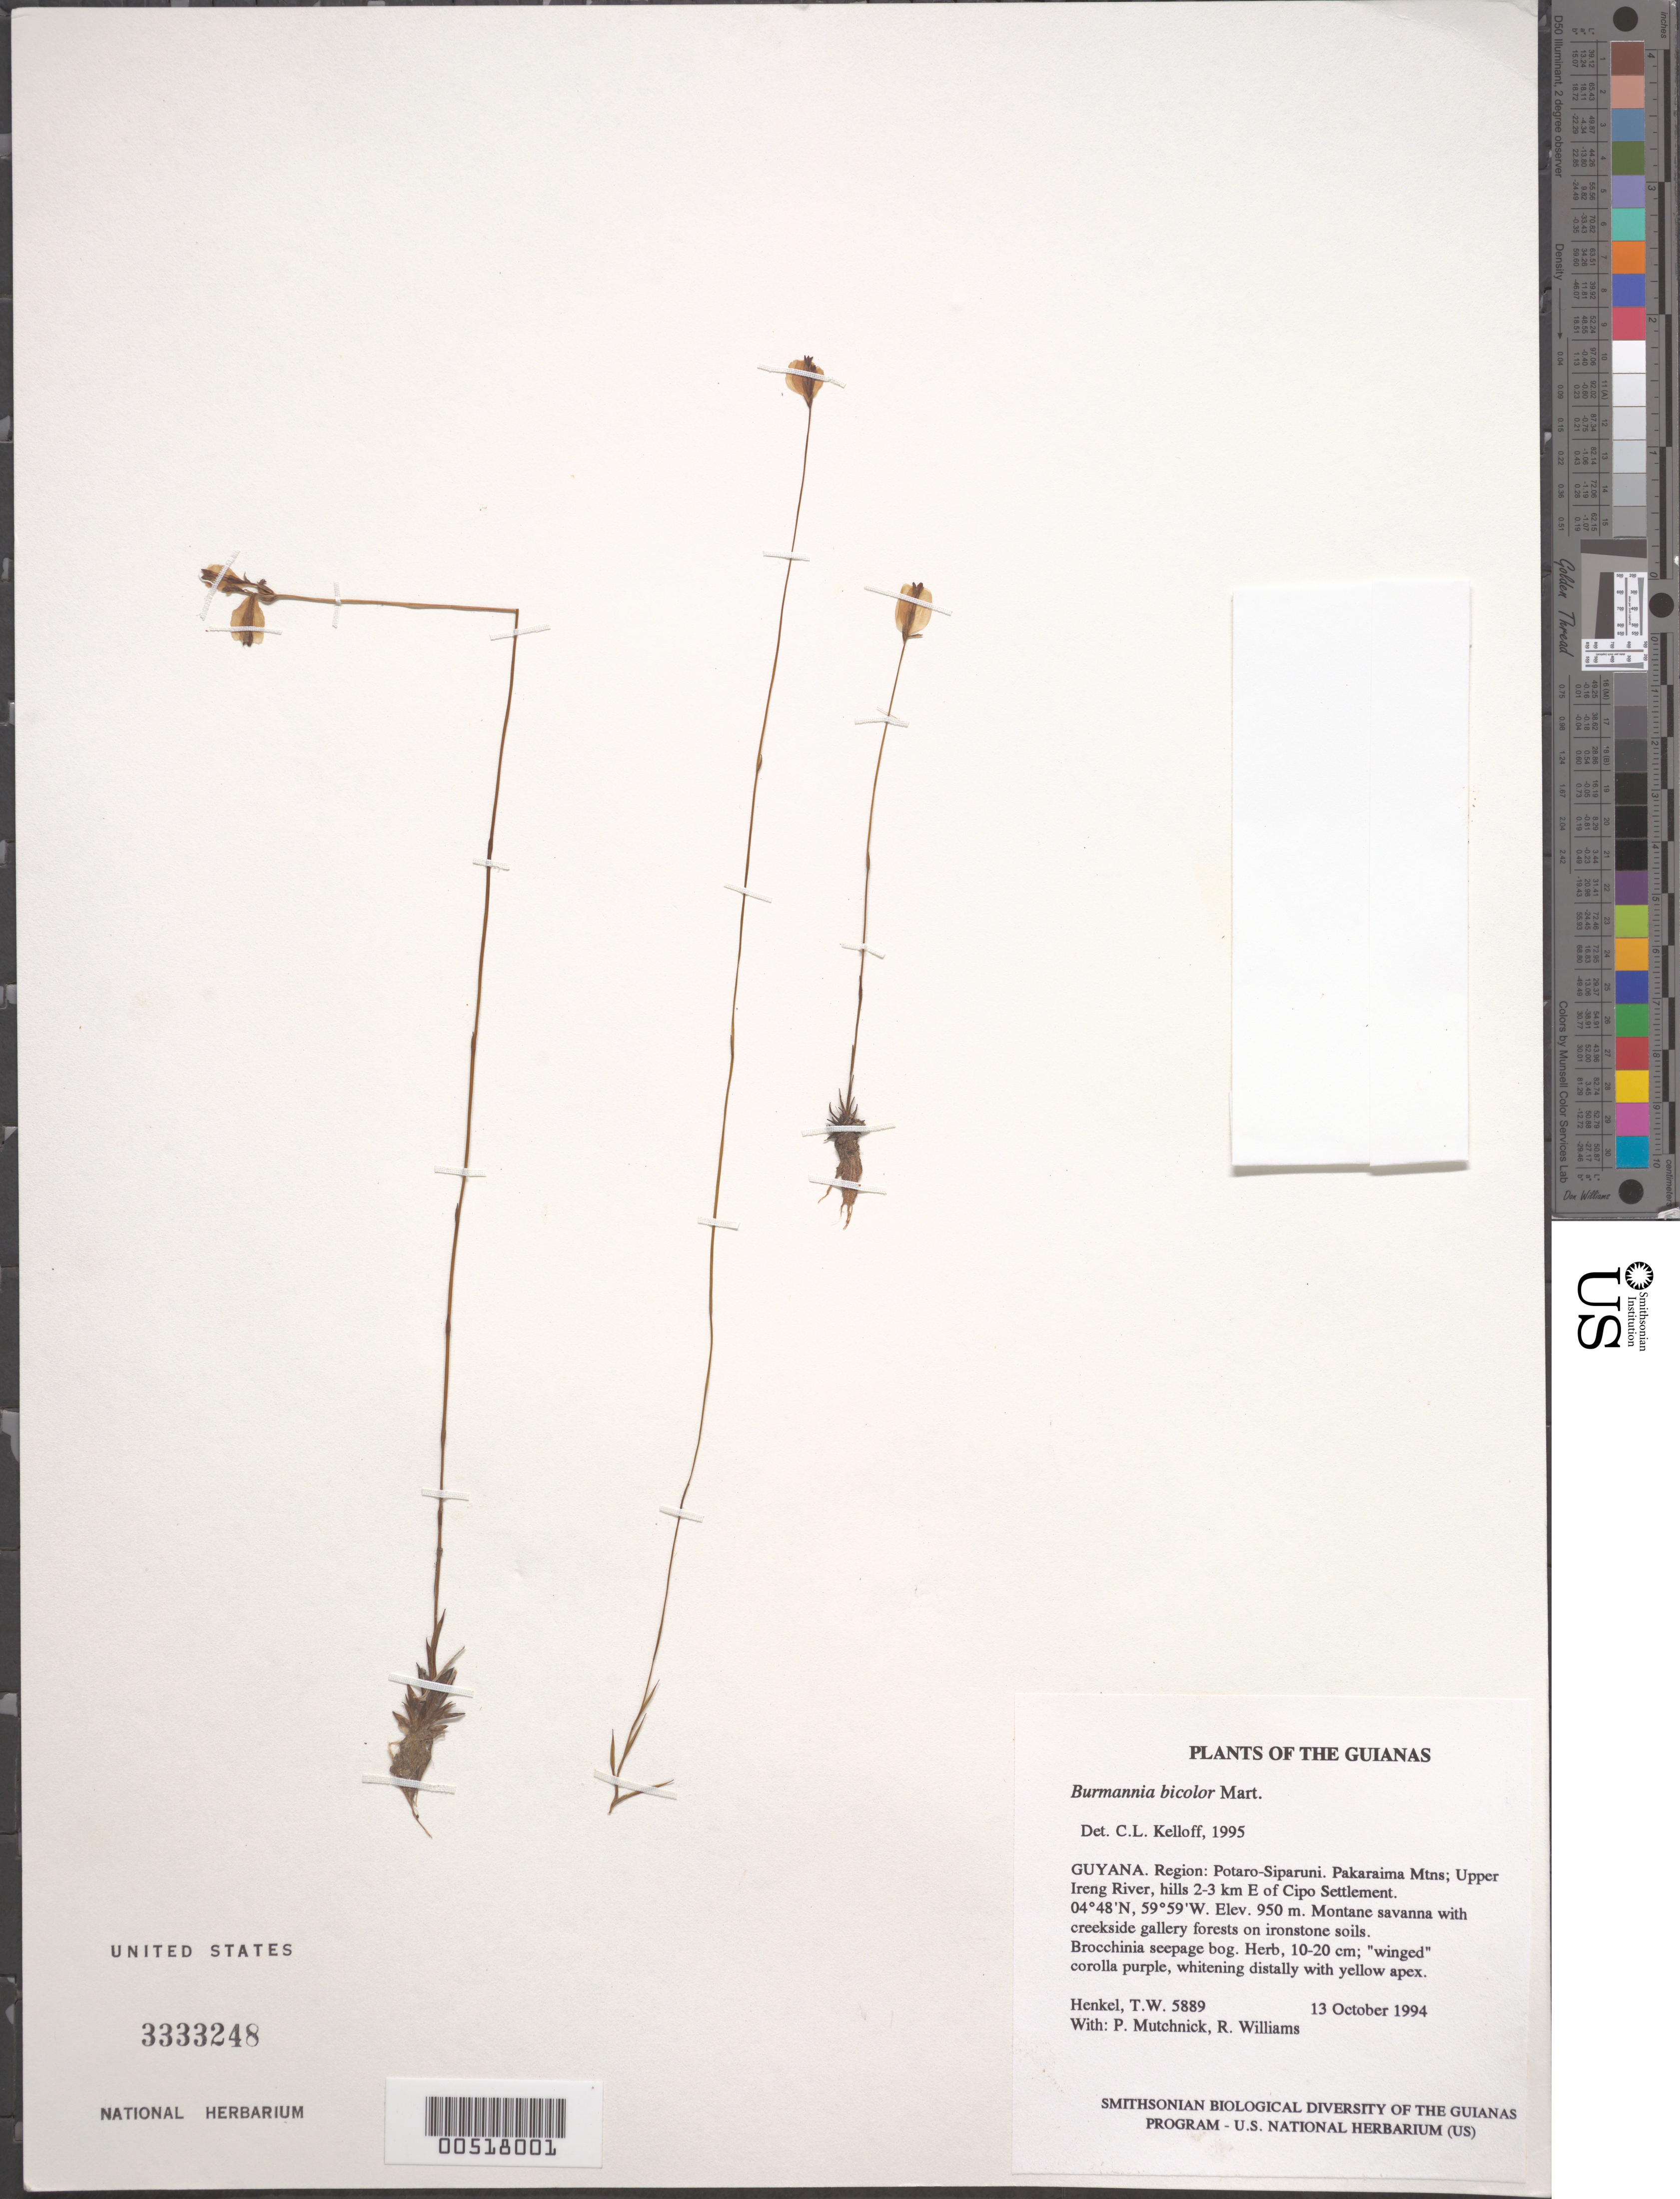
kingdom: Plantae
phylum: Tracheophyta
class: Liliopsida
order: Dioscoreales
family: Burmanniaceae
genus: Burmannia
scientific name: Burmannia bicolor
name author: Mart.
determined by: Kelloff, Carol L., (US), Smithsonian Institution - National Museum of Natural History (UNITED STATES)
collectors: T. Henkel, P. Mutchnick & R. Williams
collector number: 5889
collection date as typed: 13 October 1994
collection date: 1994-10-13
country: Guyana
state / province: Potaro-Siparuni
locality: Pakaraima Mtns; Upper Ireng River, hills 2-3 km E of Cipo Settlement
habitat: Montane savanna with creekside gallery forests on ironstone soils. Brocchinia seepage bog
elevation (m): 950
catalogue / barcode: US 3333248